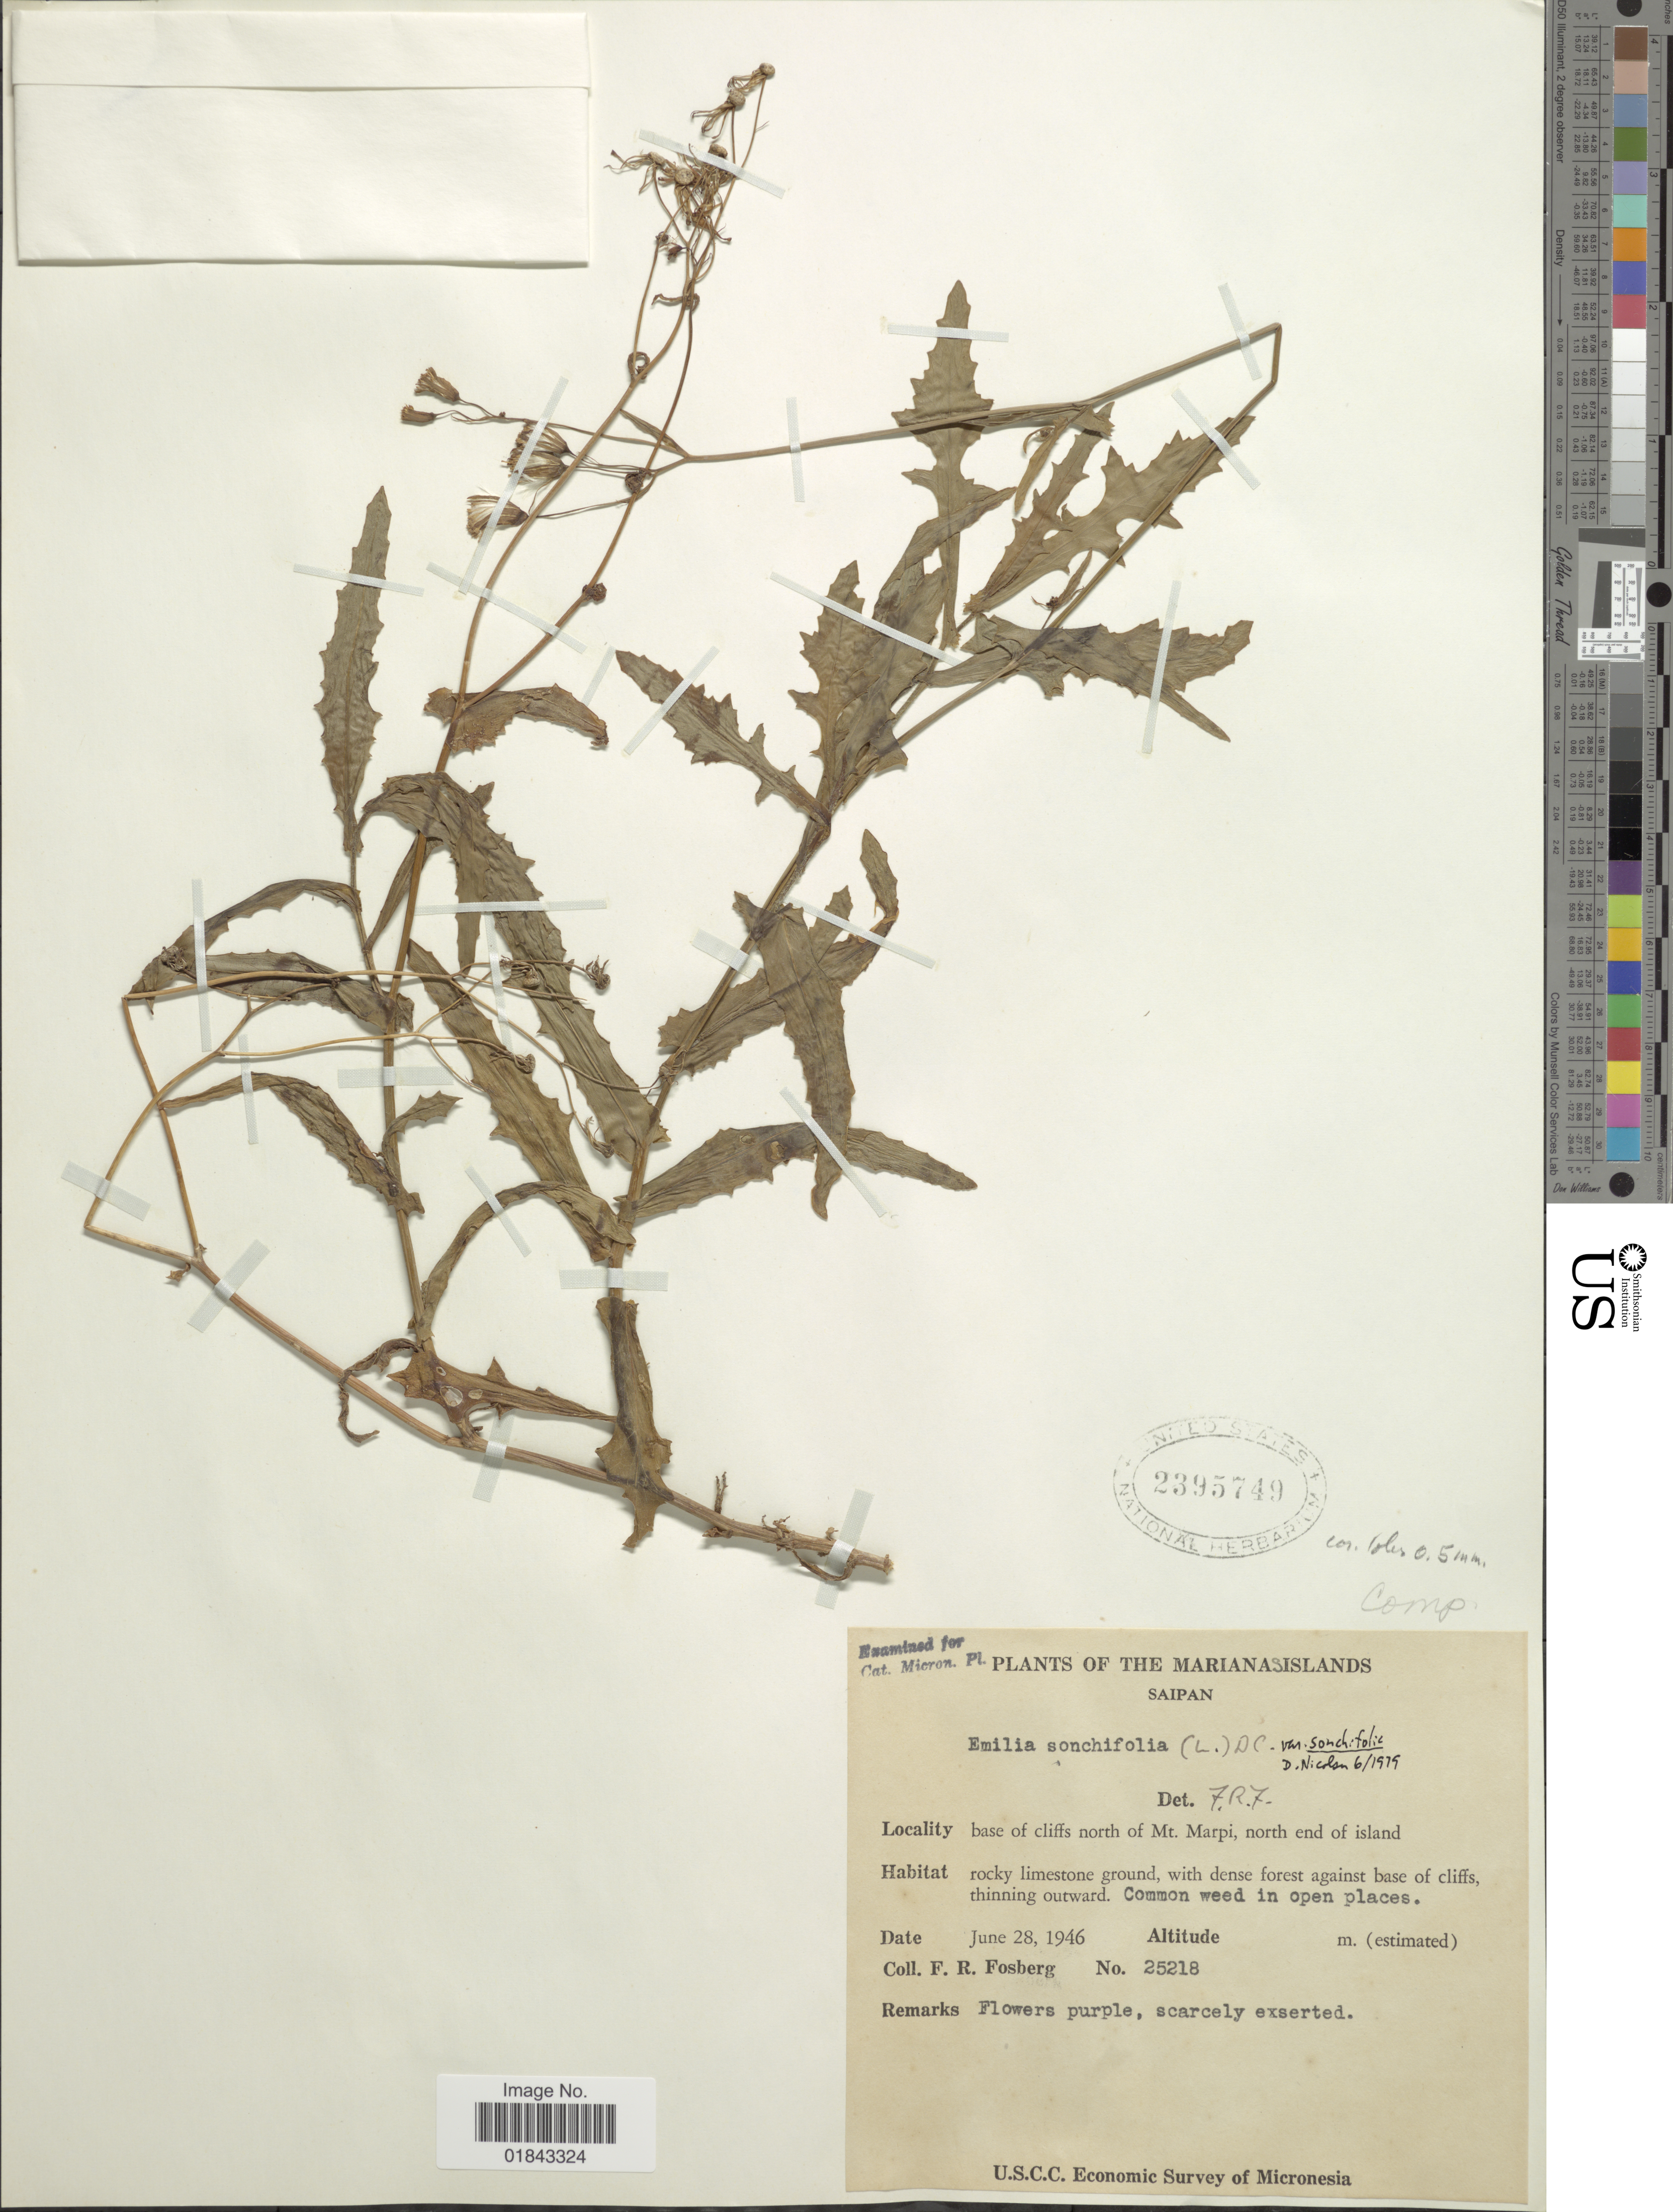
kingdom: Plantae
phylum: Tracheophyta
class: Magnoliopsida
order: Asterales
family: Asteraceae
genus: Emilia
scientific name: Emilia sonchifolia var. sonchifolia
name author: (L.) DC.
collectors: F. R. Fosberg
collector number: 25218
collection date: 1946-06-28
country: Northern Mariana Islands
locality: Marianas Island, base of cliffs north of Mt. Marpi, north end of island, rocky limestone ground, wirth dense forest against base of cliffs, thinning outward, common weed in open places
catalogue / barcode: US 2395749